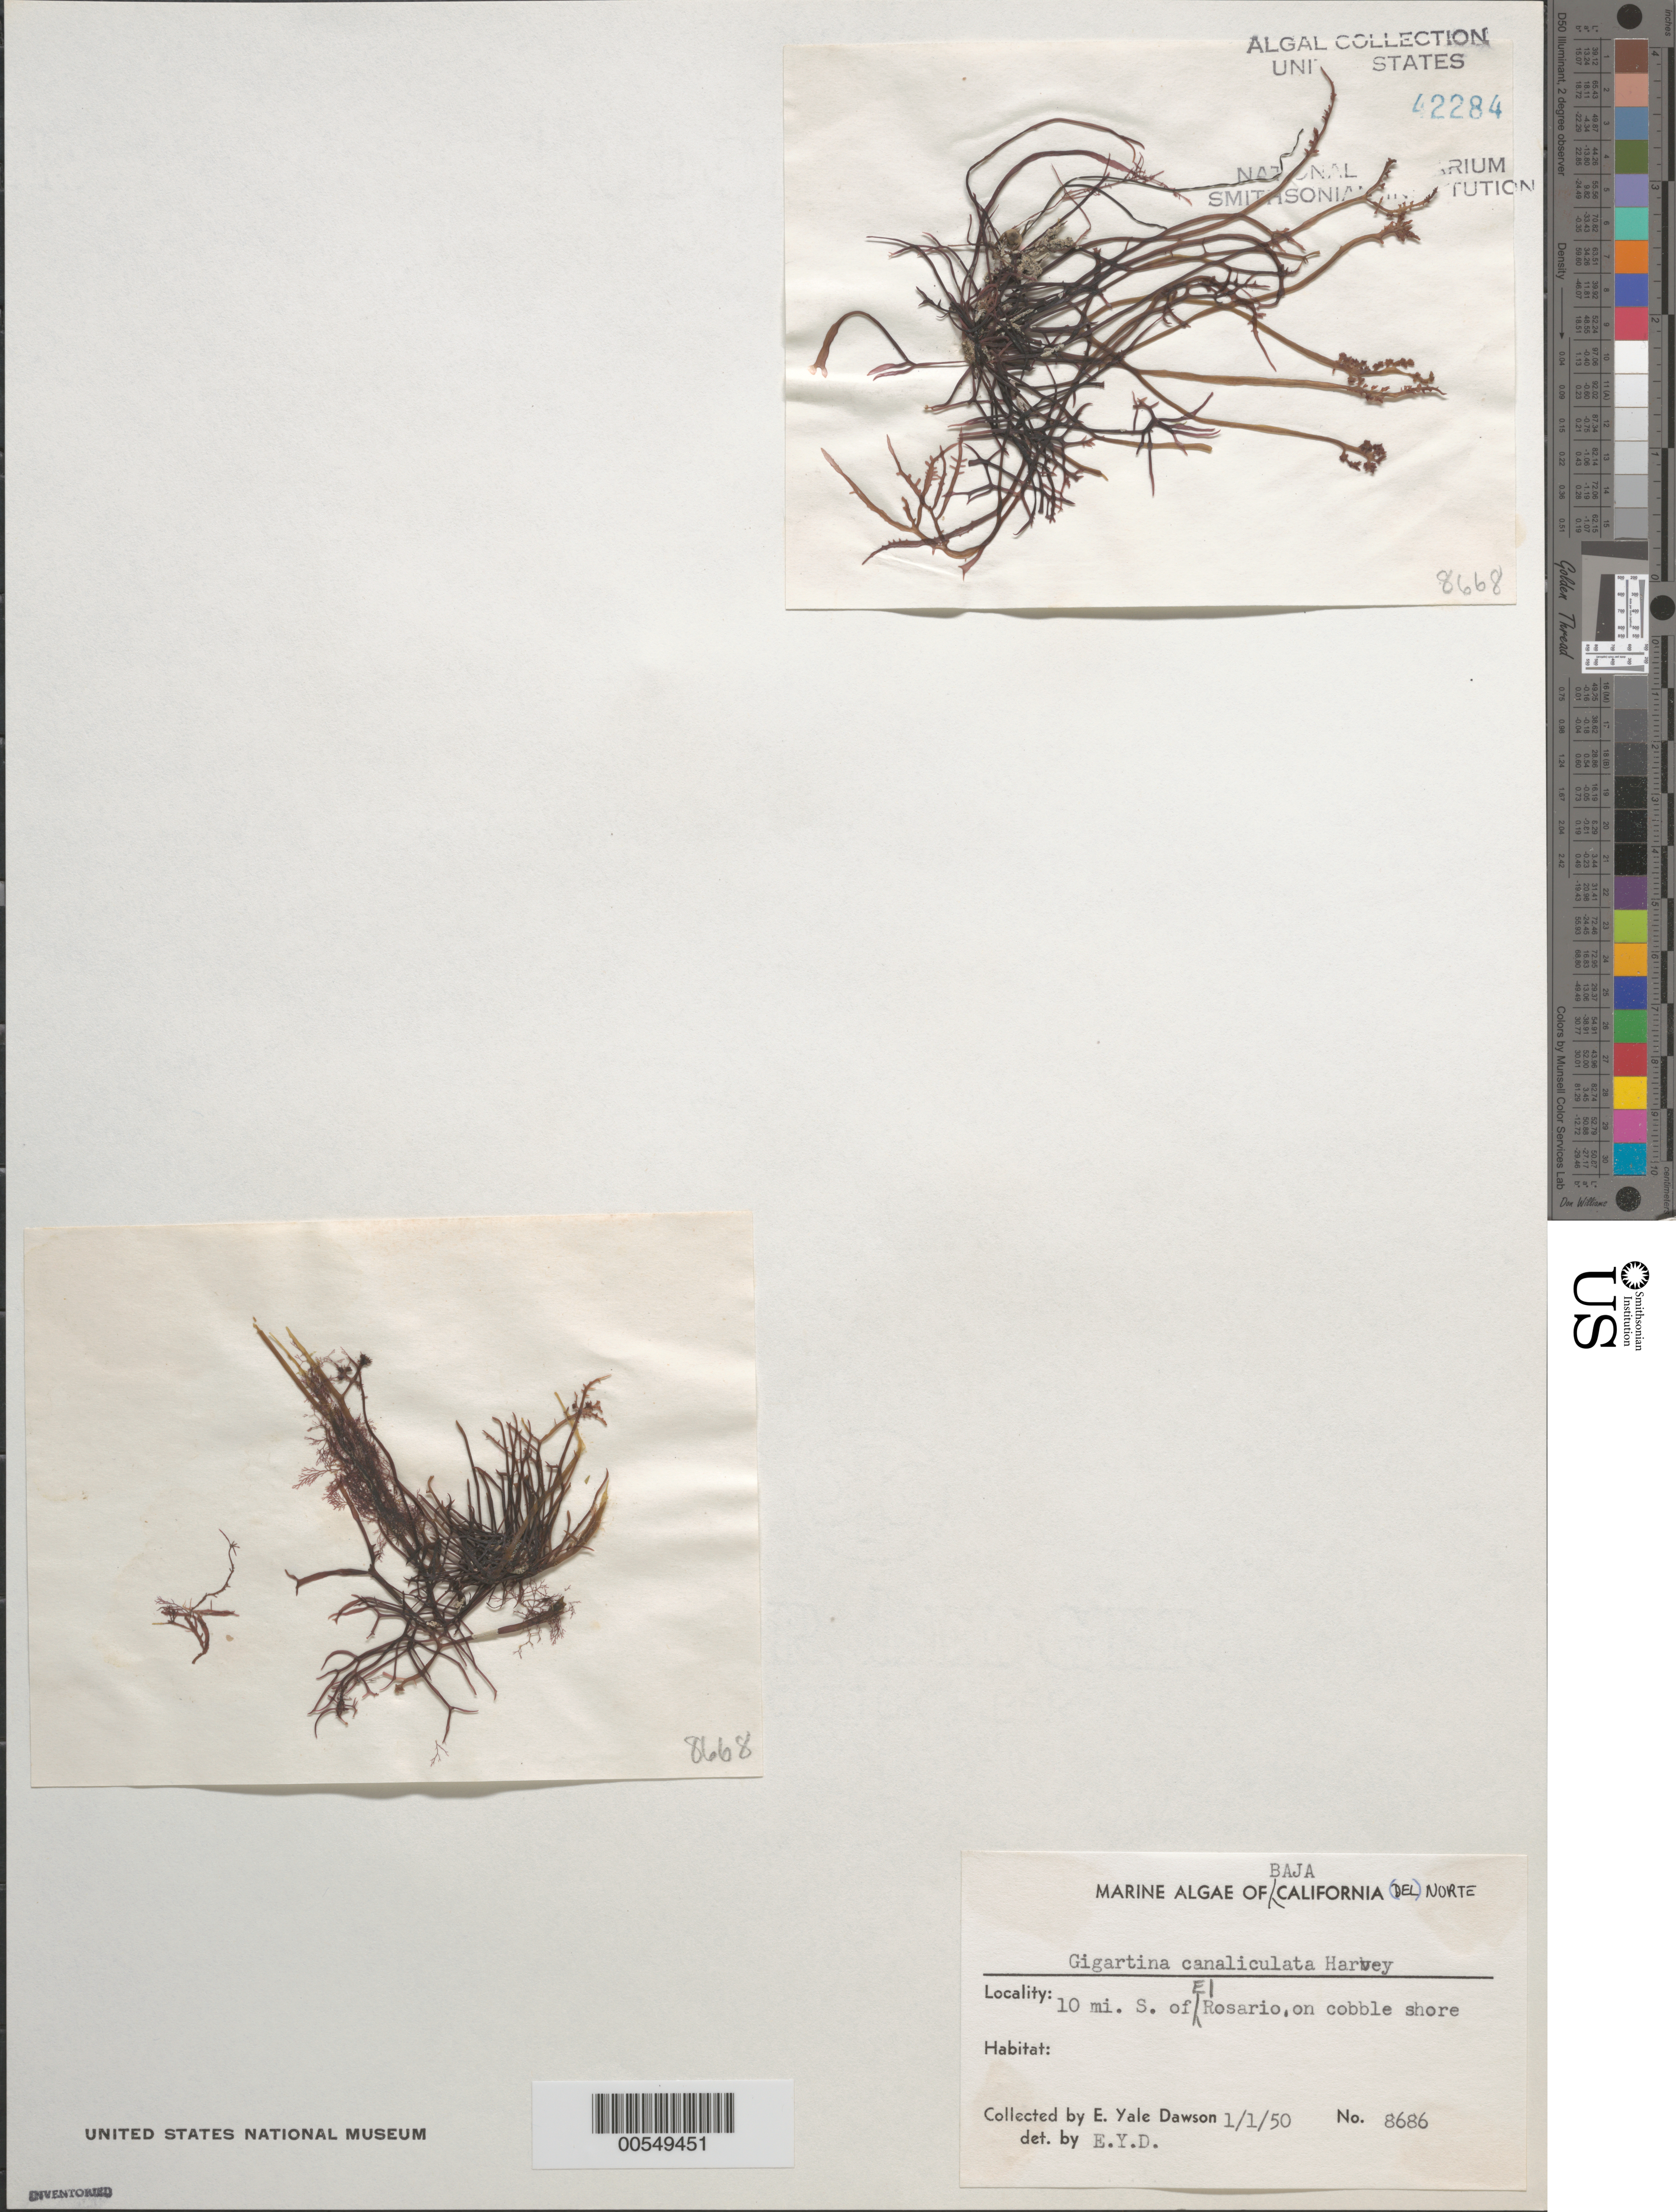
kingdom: Plantae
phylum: Rhodophyta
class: Florideophyceae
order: Gigartinales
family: Gigartinaceae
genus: Chondracanthus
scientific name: Chondracanthus canaliculatus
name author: (Harv.) Guiry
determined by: Algae name updating Project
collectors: E. Y. Dawson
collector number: EYD 8686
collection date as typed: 01 Jan 1950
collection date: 1950-01-01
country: Mexico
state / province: Baja California Norte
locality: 10 miles south of El Rosario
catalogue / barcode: US 42284